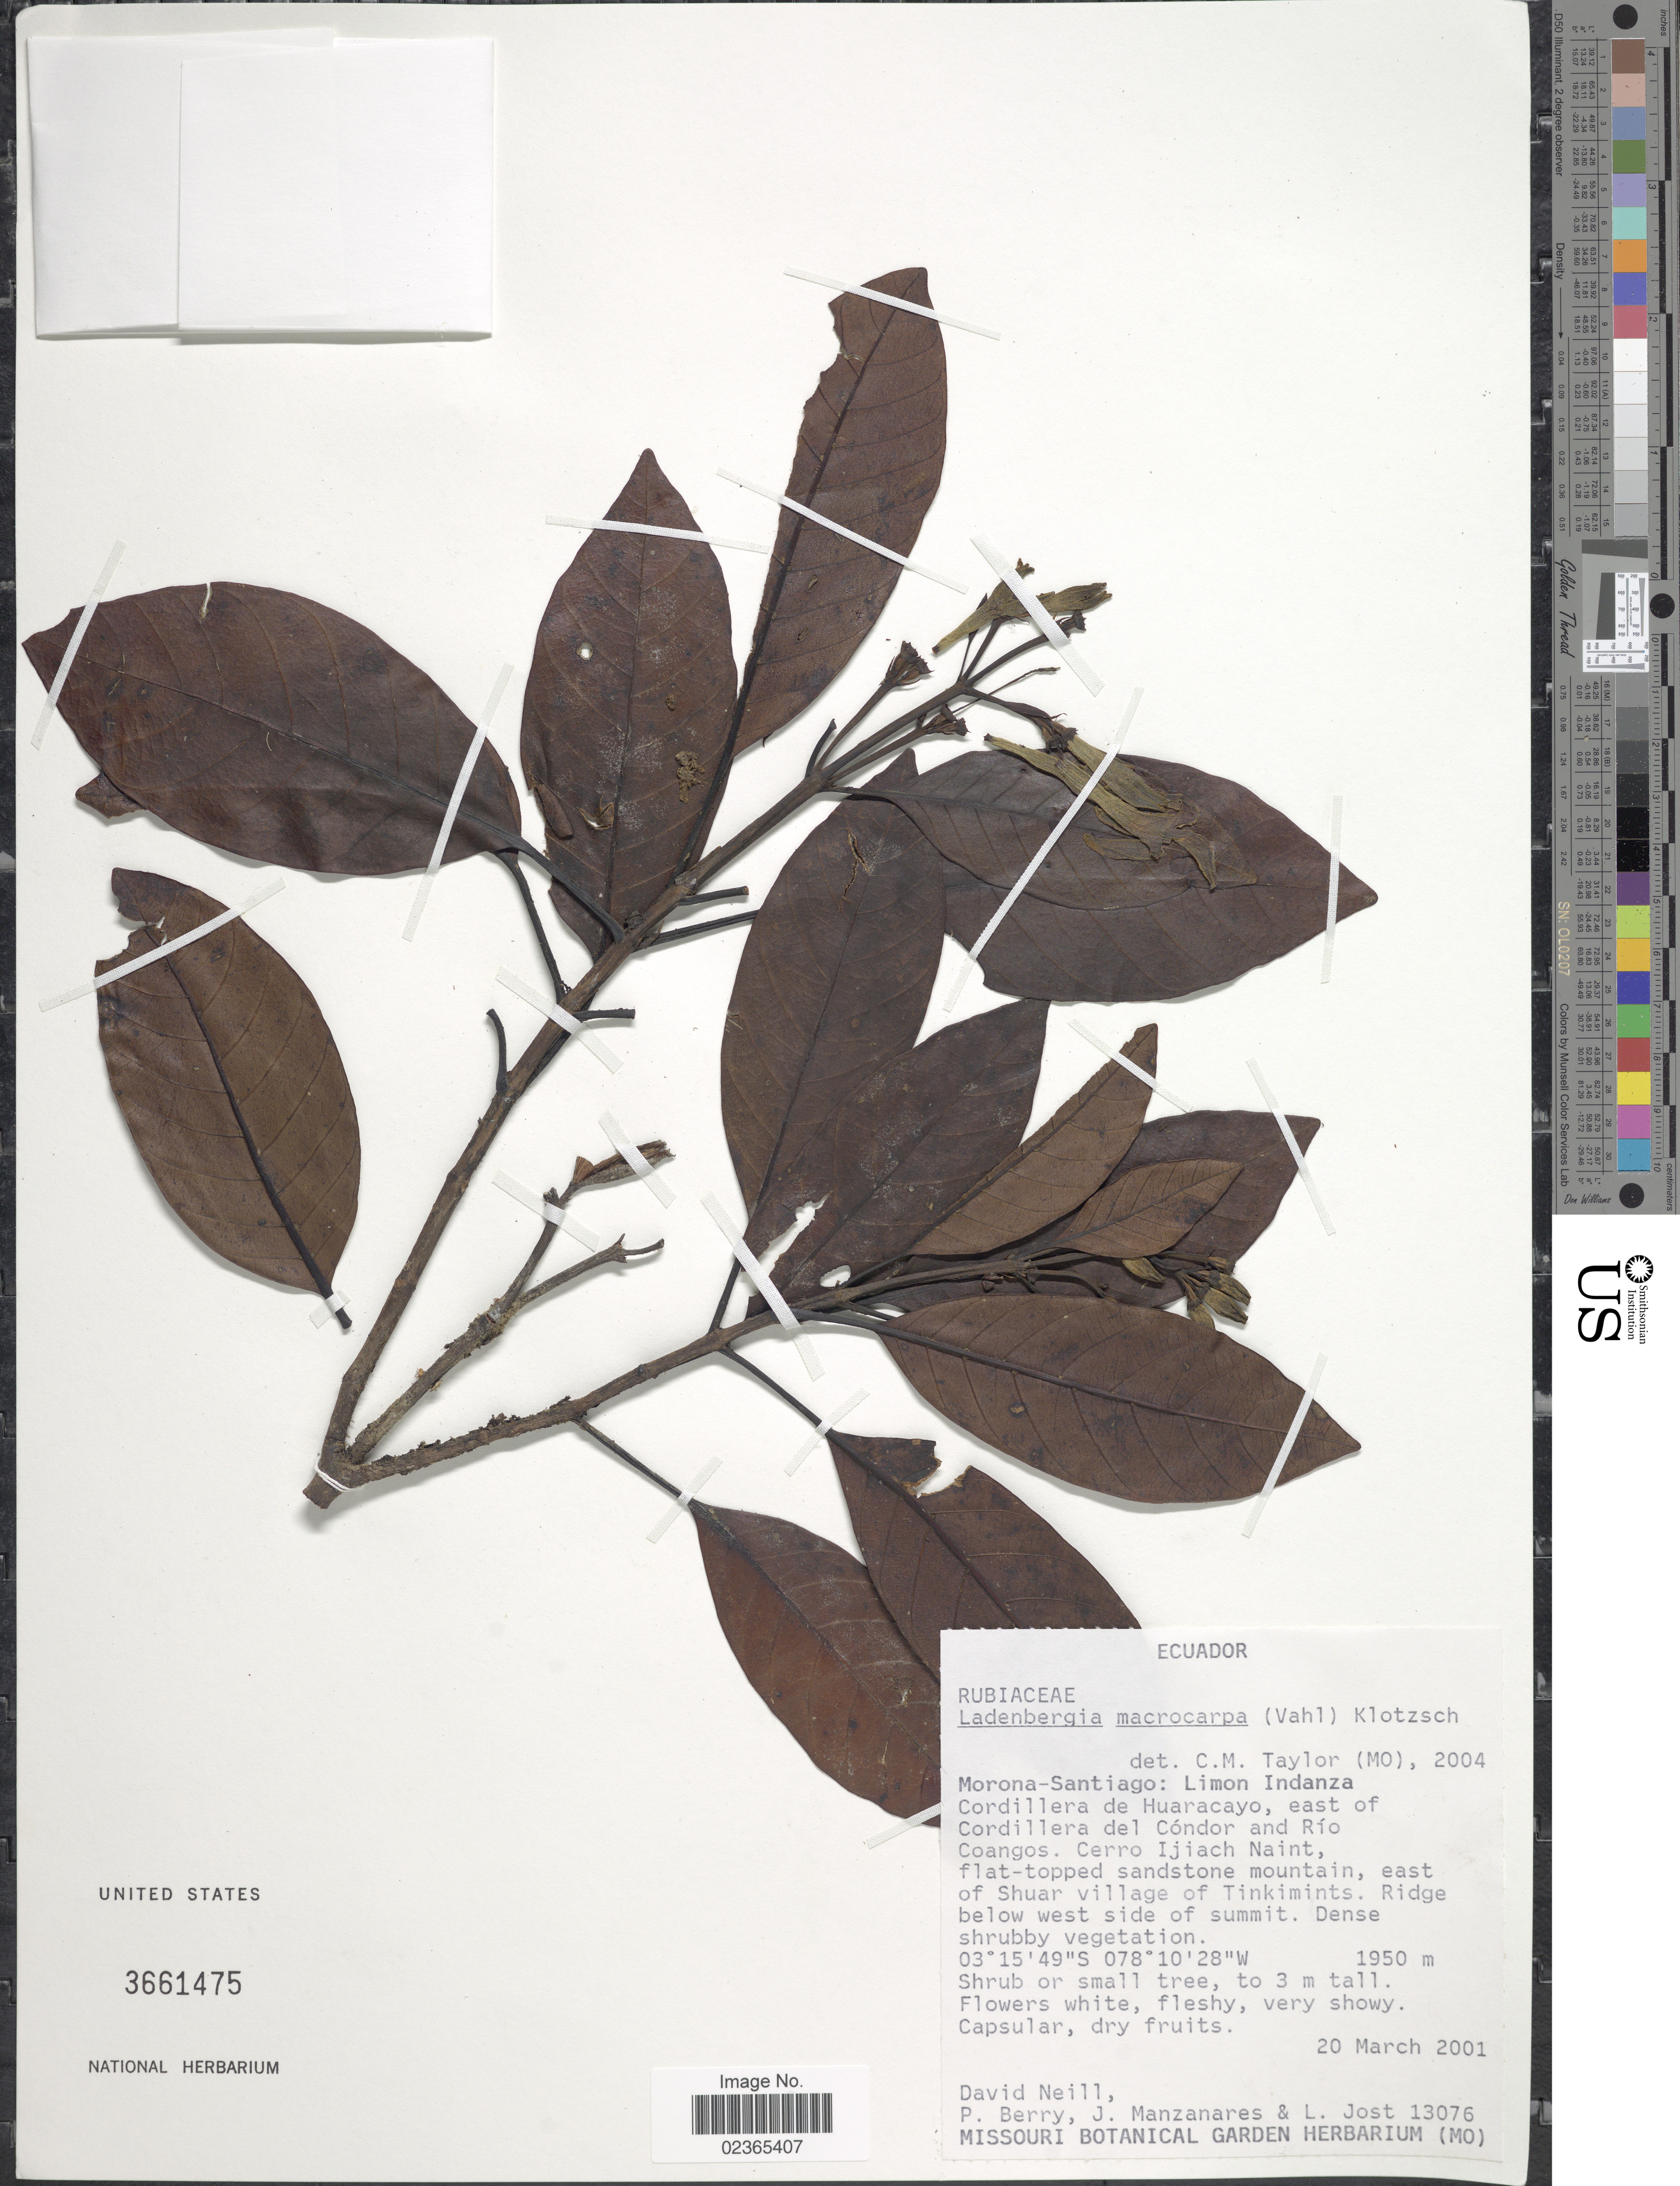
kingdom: Plantae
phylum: Tracheophyta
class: Magnoliopsida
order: Gentianales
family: Rubiaceae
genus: Ladenbergia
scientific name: Ladenbergia macrocarpa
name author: (Vahl) Klotzsch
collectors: D. A. Neill, P. Berry, J. Manzanares & L. Jost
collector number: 13076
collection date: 2001-03-20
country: Ecuador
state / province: Morona-Santiago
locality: Limon Indanza, Cordillera de Huaracayo, east of Cordillera del Condor and Rio Coangos. Cerro Ijiach Naint, flat topped sandstone mountain, east of Shuar village of Tinkimints. Ridge below west side of summit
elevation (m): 1950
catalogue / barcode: US 3661475